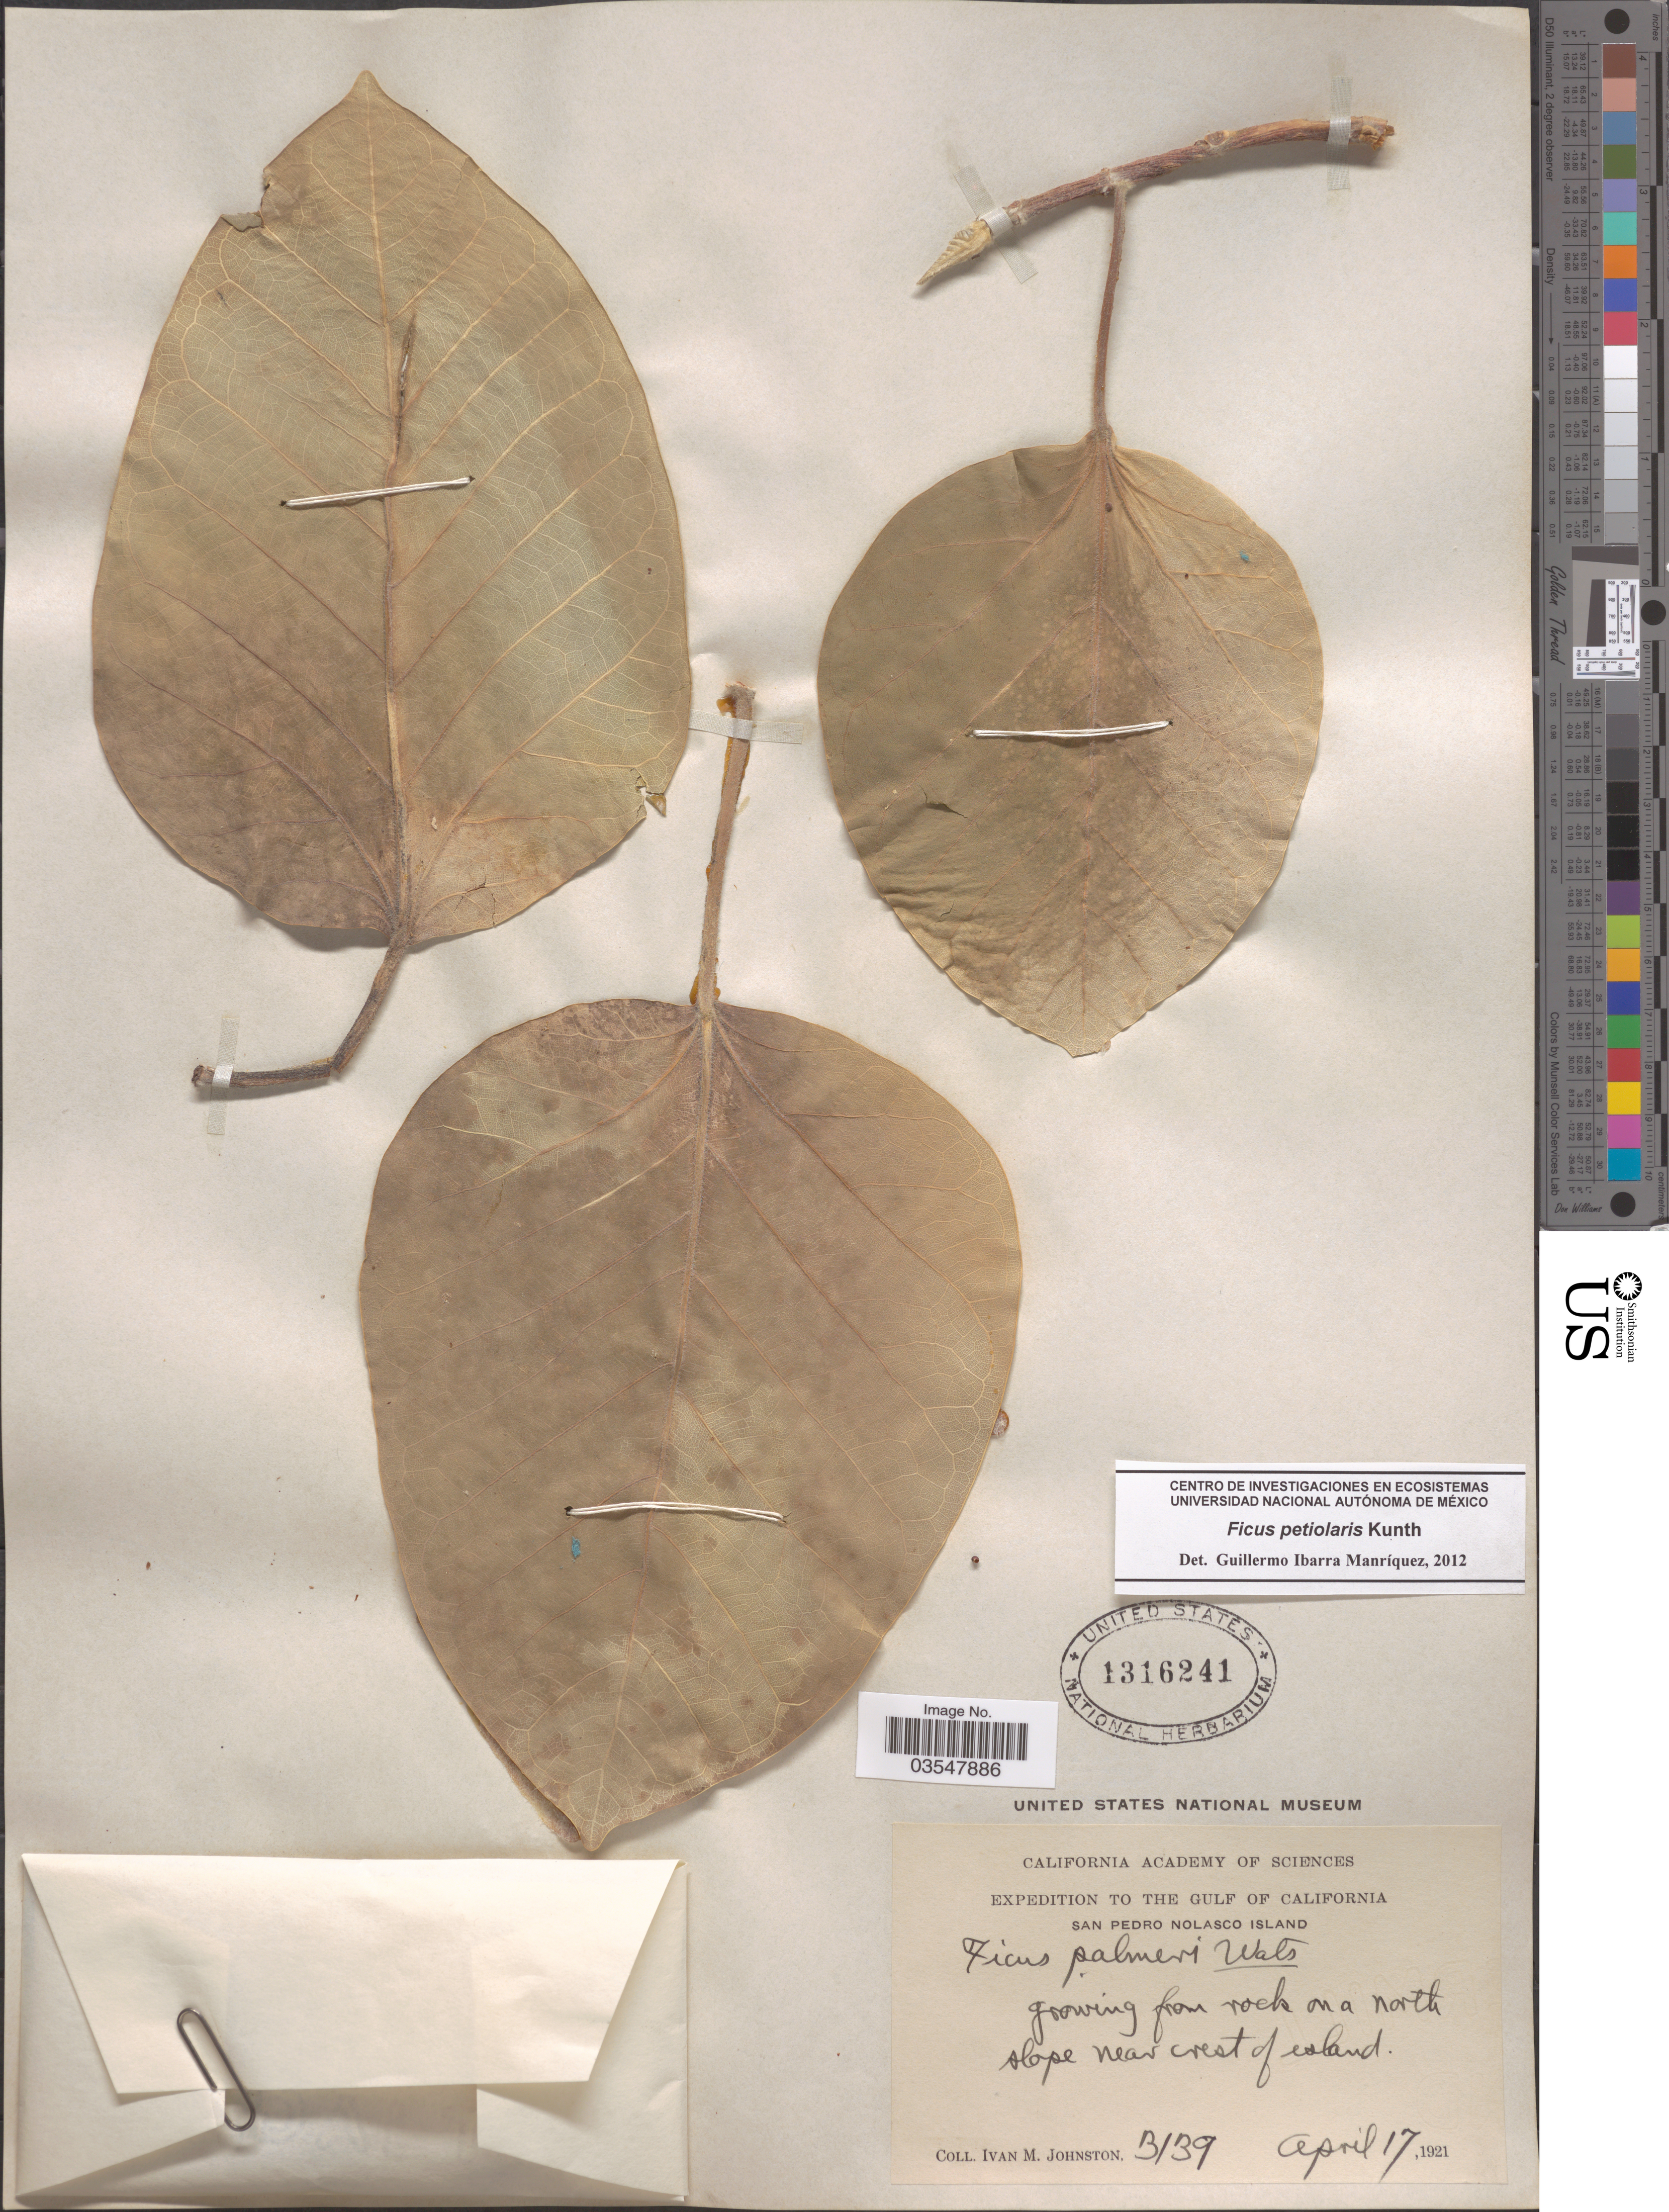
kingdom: Plantae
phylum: Tracheophyta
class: Magnoliopsida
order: Rosales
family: Moraceae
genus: Ficus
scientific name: Ficus petiolaris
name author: Kunth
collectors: I.M. Johnston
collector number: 3139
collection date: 1921-04-17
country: Mexico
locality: The Gulf of California. San Pedro Nolasco Island. On a north slope near crest of island.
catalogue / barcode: US 1316241